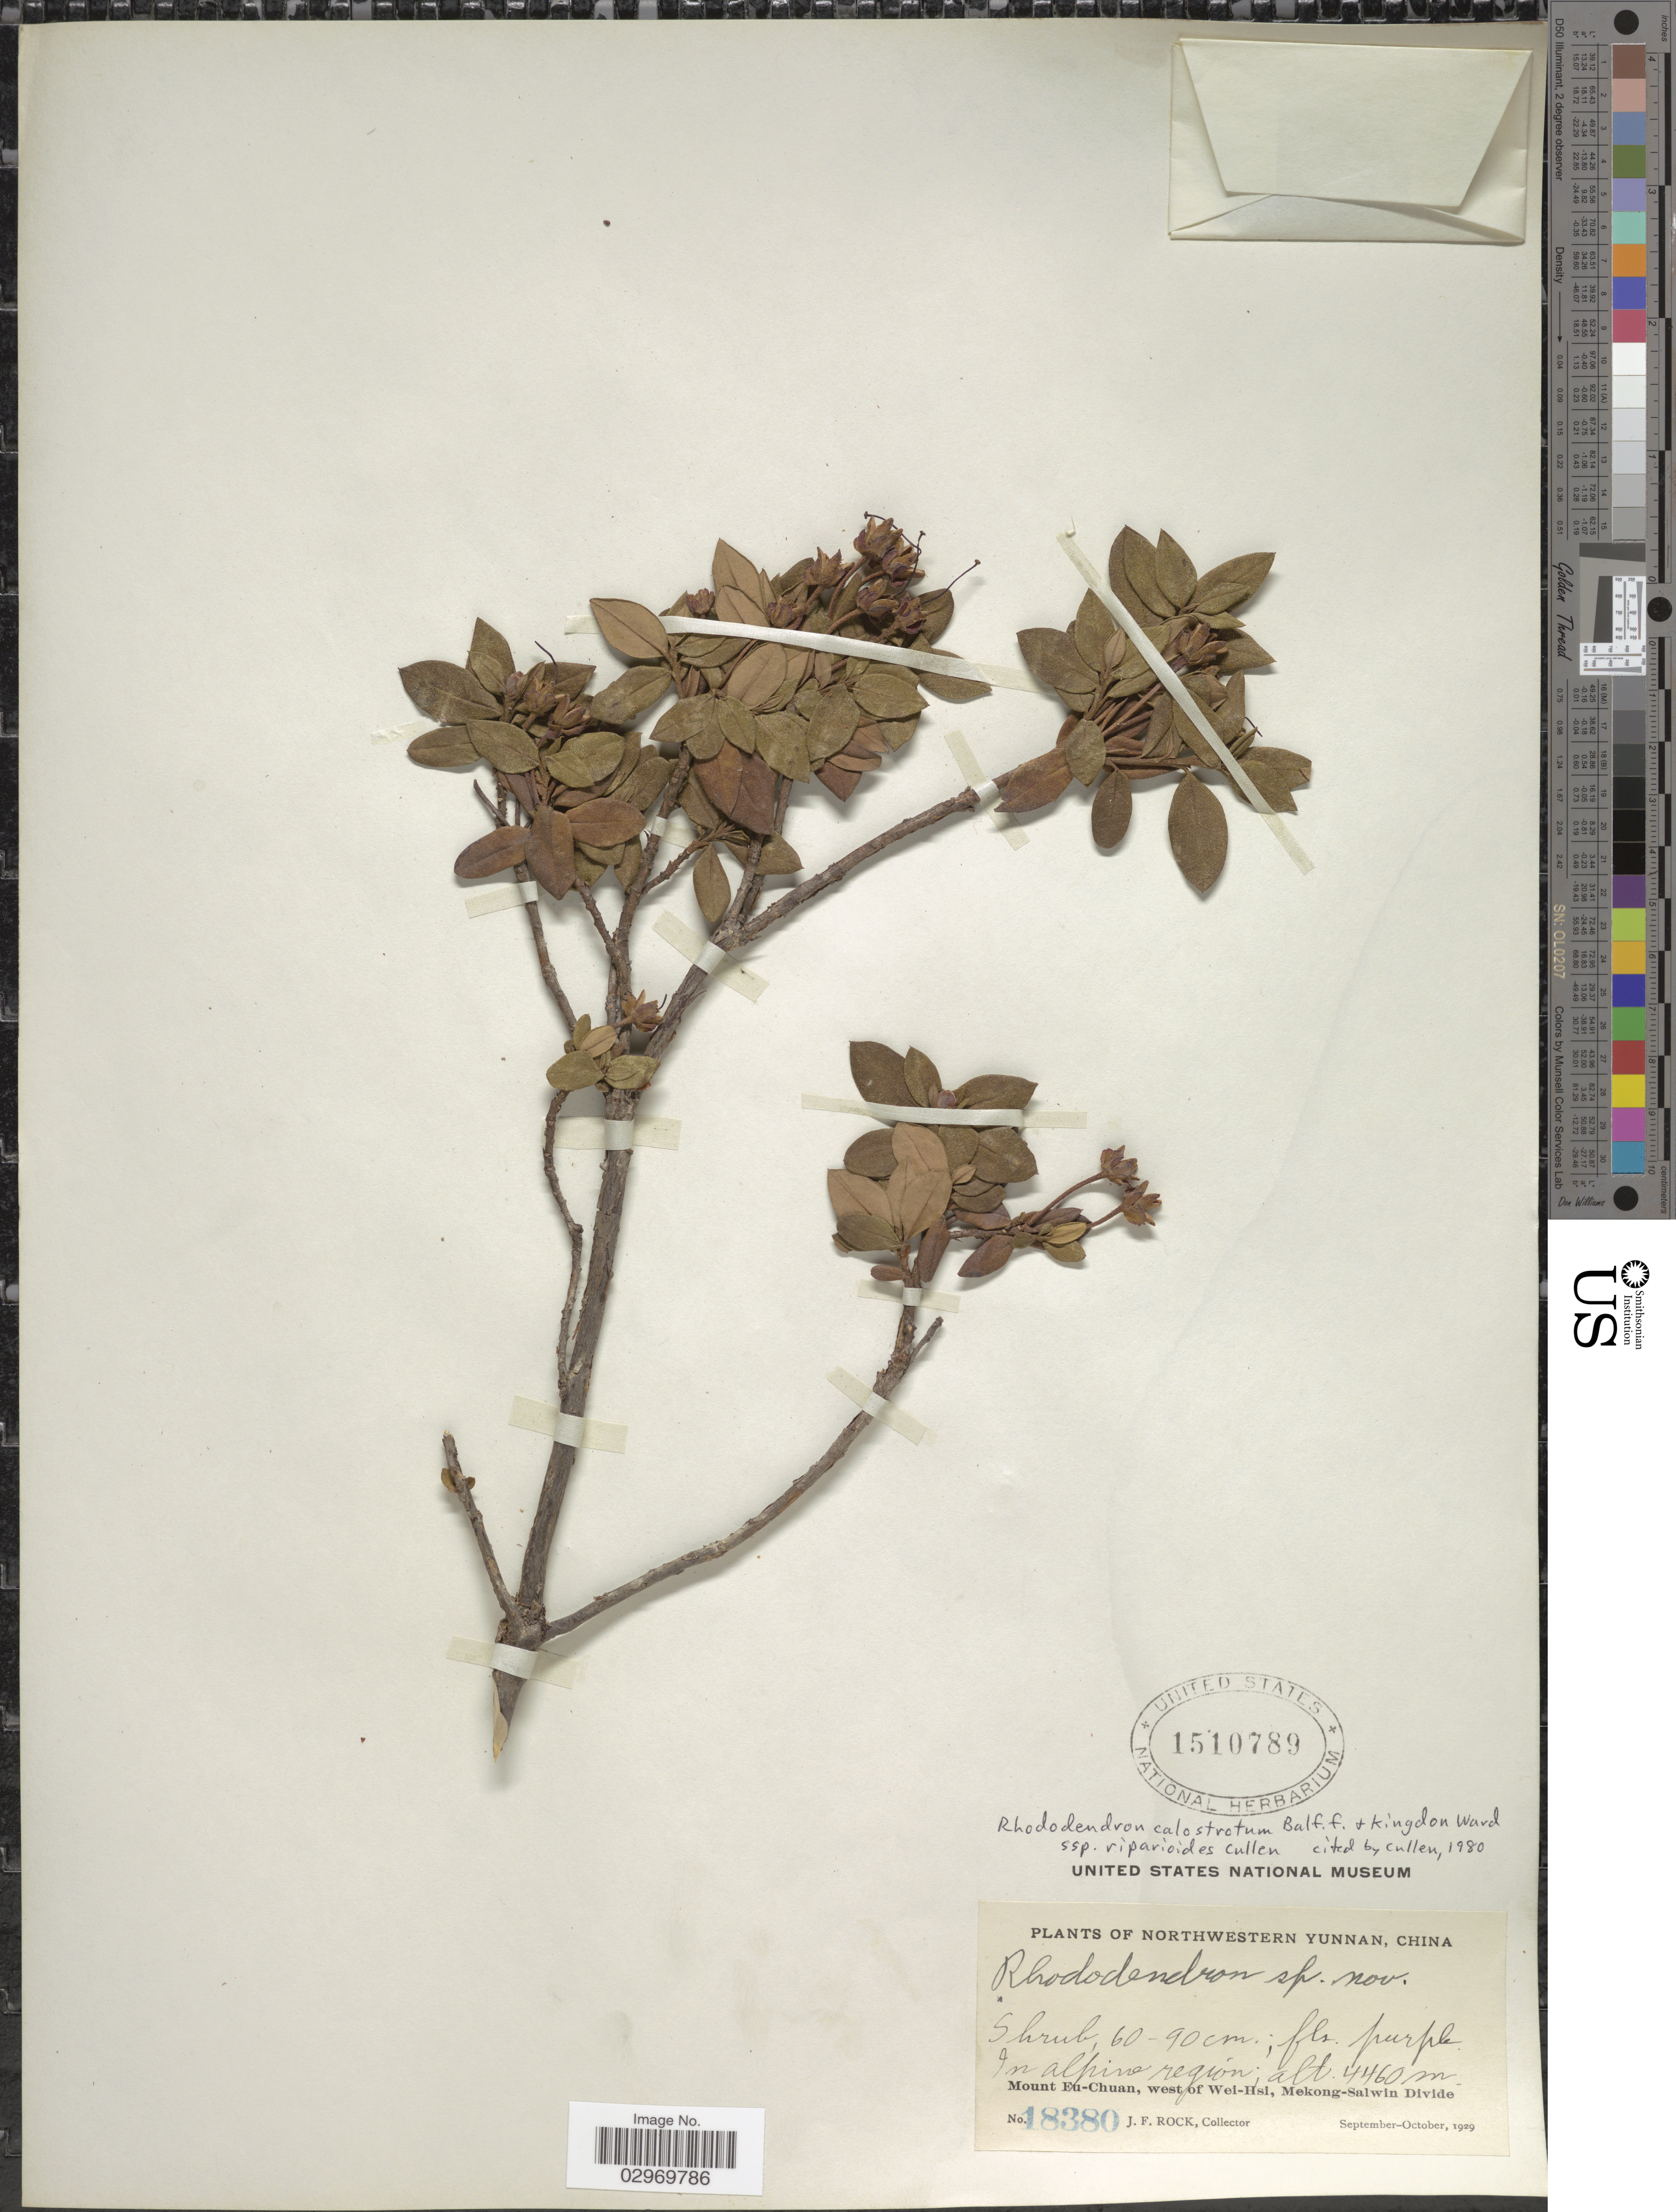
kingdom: Plantae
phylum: Tracheophyta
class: Magnoliopsida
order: Ericales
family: Ericaceae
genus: Rhododendron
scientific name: Rhododendron calostrotum subsp. riparioides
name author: Cullen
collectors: J. Rock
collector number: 18380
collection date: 1929-09/1929-10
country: China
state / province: Yunnan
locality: Northwestern Yunnan. In alpine region. Mount Fu-Chuan, west of Wei-Hsi, Mekong-Salwin Divide.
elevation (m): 4460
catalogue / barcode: US 1510789